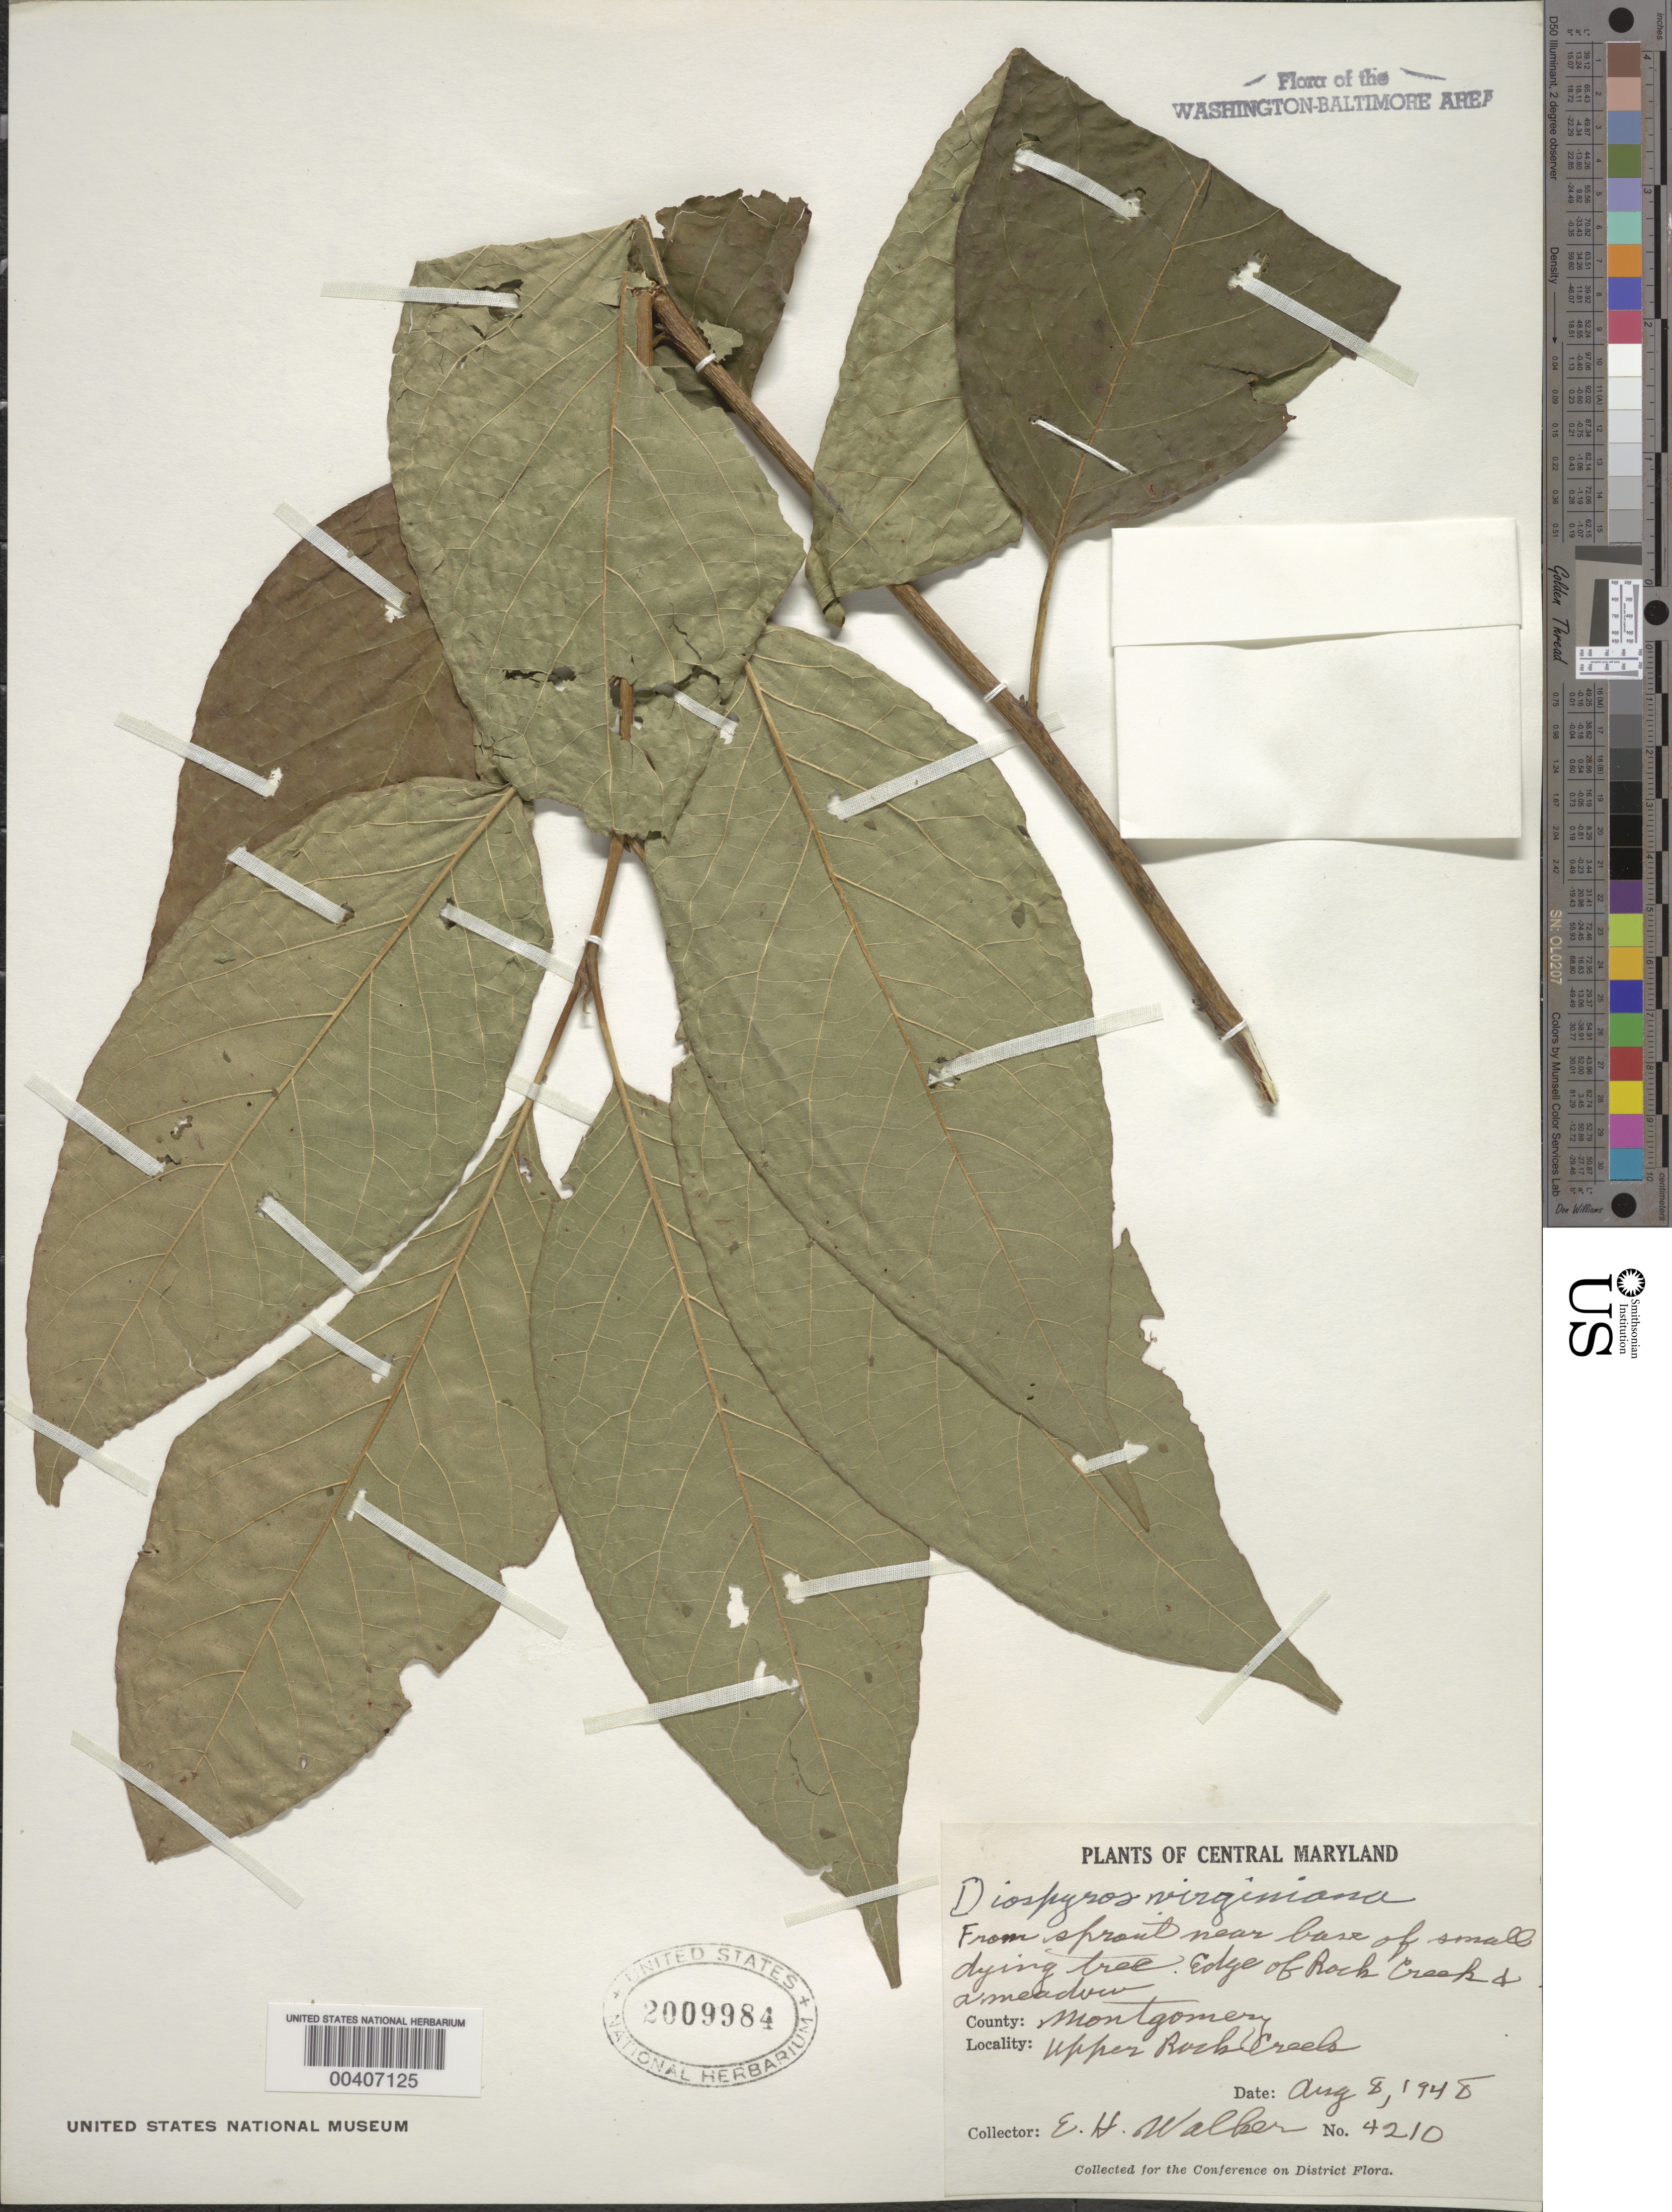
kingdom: Plantae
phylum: Tracheophyta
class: Magnoliopsida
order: Ericales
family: Ebenaceae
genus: Diospyros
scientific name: Diospyros virginiana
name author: L.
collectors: E. H. Walker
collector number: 4210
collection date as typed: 08 Aug 1948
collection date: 1948-08-08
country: United States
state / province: Maryland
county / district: Montgomery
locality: Upper Rock Creek Rock Creek Park and Vicinity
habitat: From sprout near base of small dying tree, edge of a meadow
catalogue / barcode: US 2009984